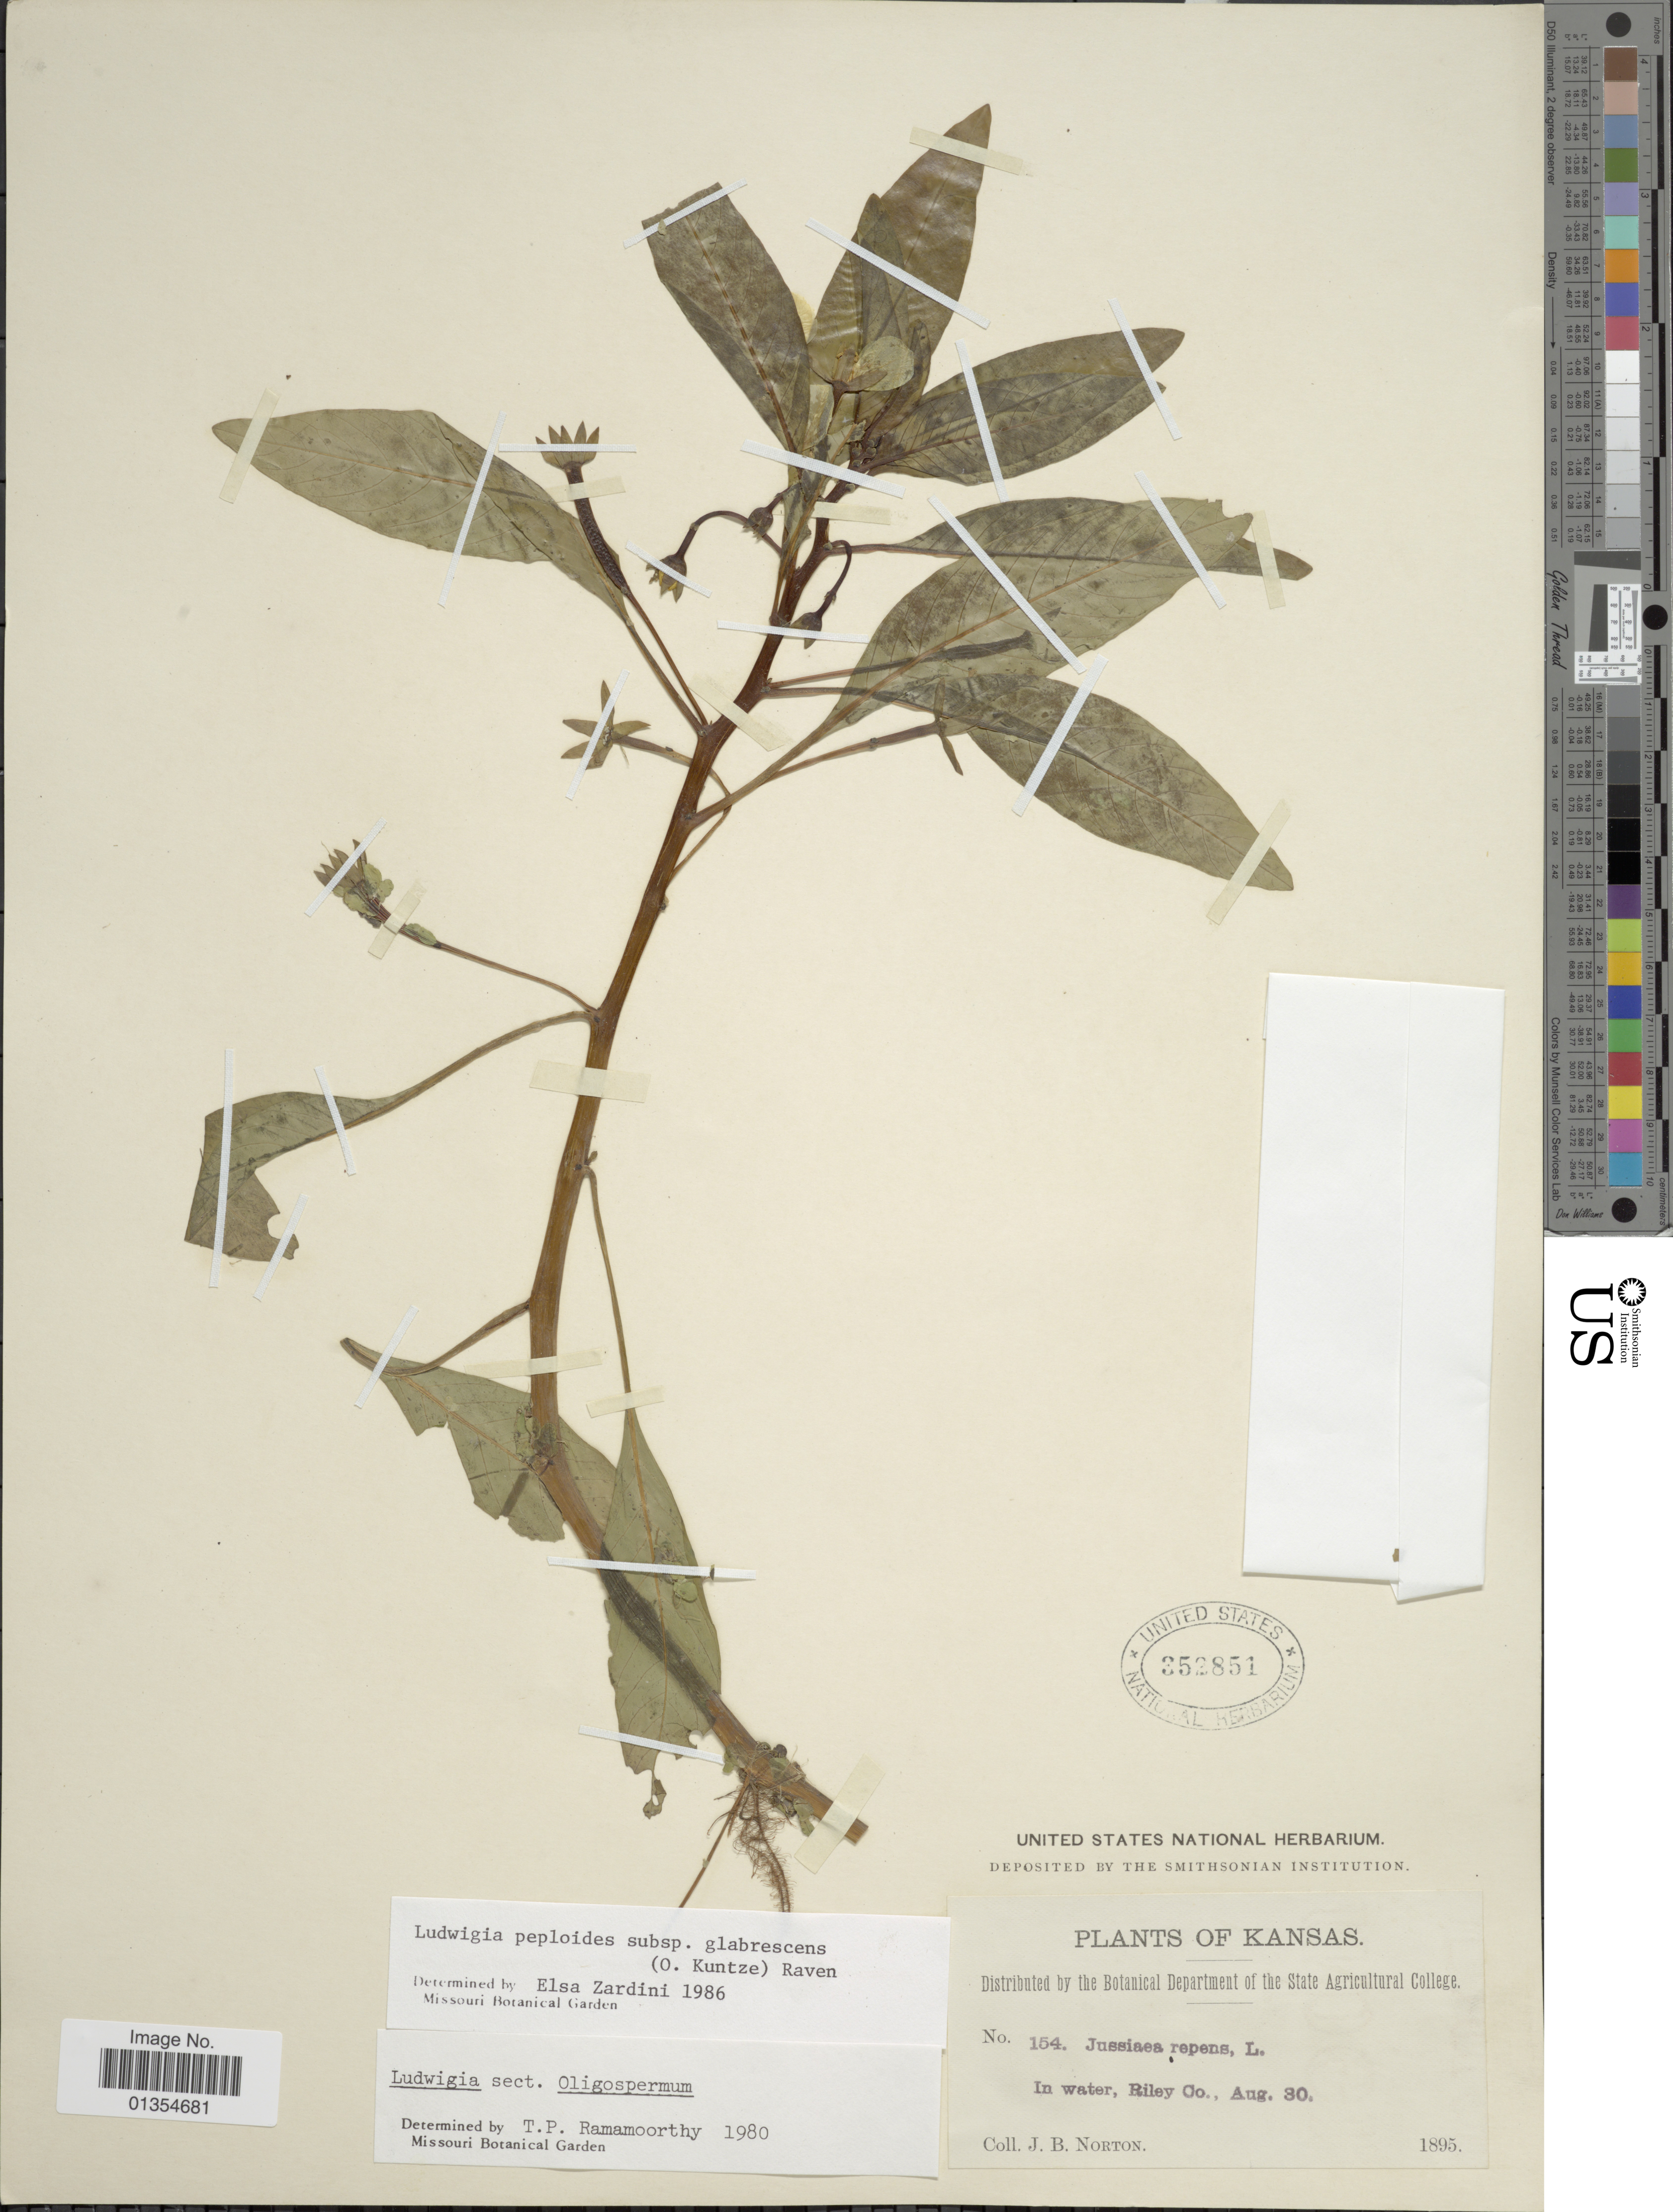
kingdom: Plantae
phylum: Tracheophyta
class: Magnoliopsida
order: Myrtales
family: Onagraceae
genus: Ludwigia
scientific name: Ludwigia peploides subsp. glabrescens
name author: (Kuntze) P.H. Raven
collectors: J. B. Norton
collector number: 154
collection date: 1895-08-30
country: United States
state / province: Kansas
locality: Riley Co.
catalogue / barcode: US 352851